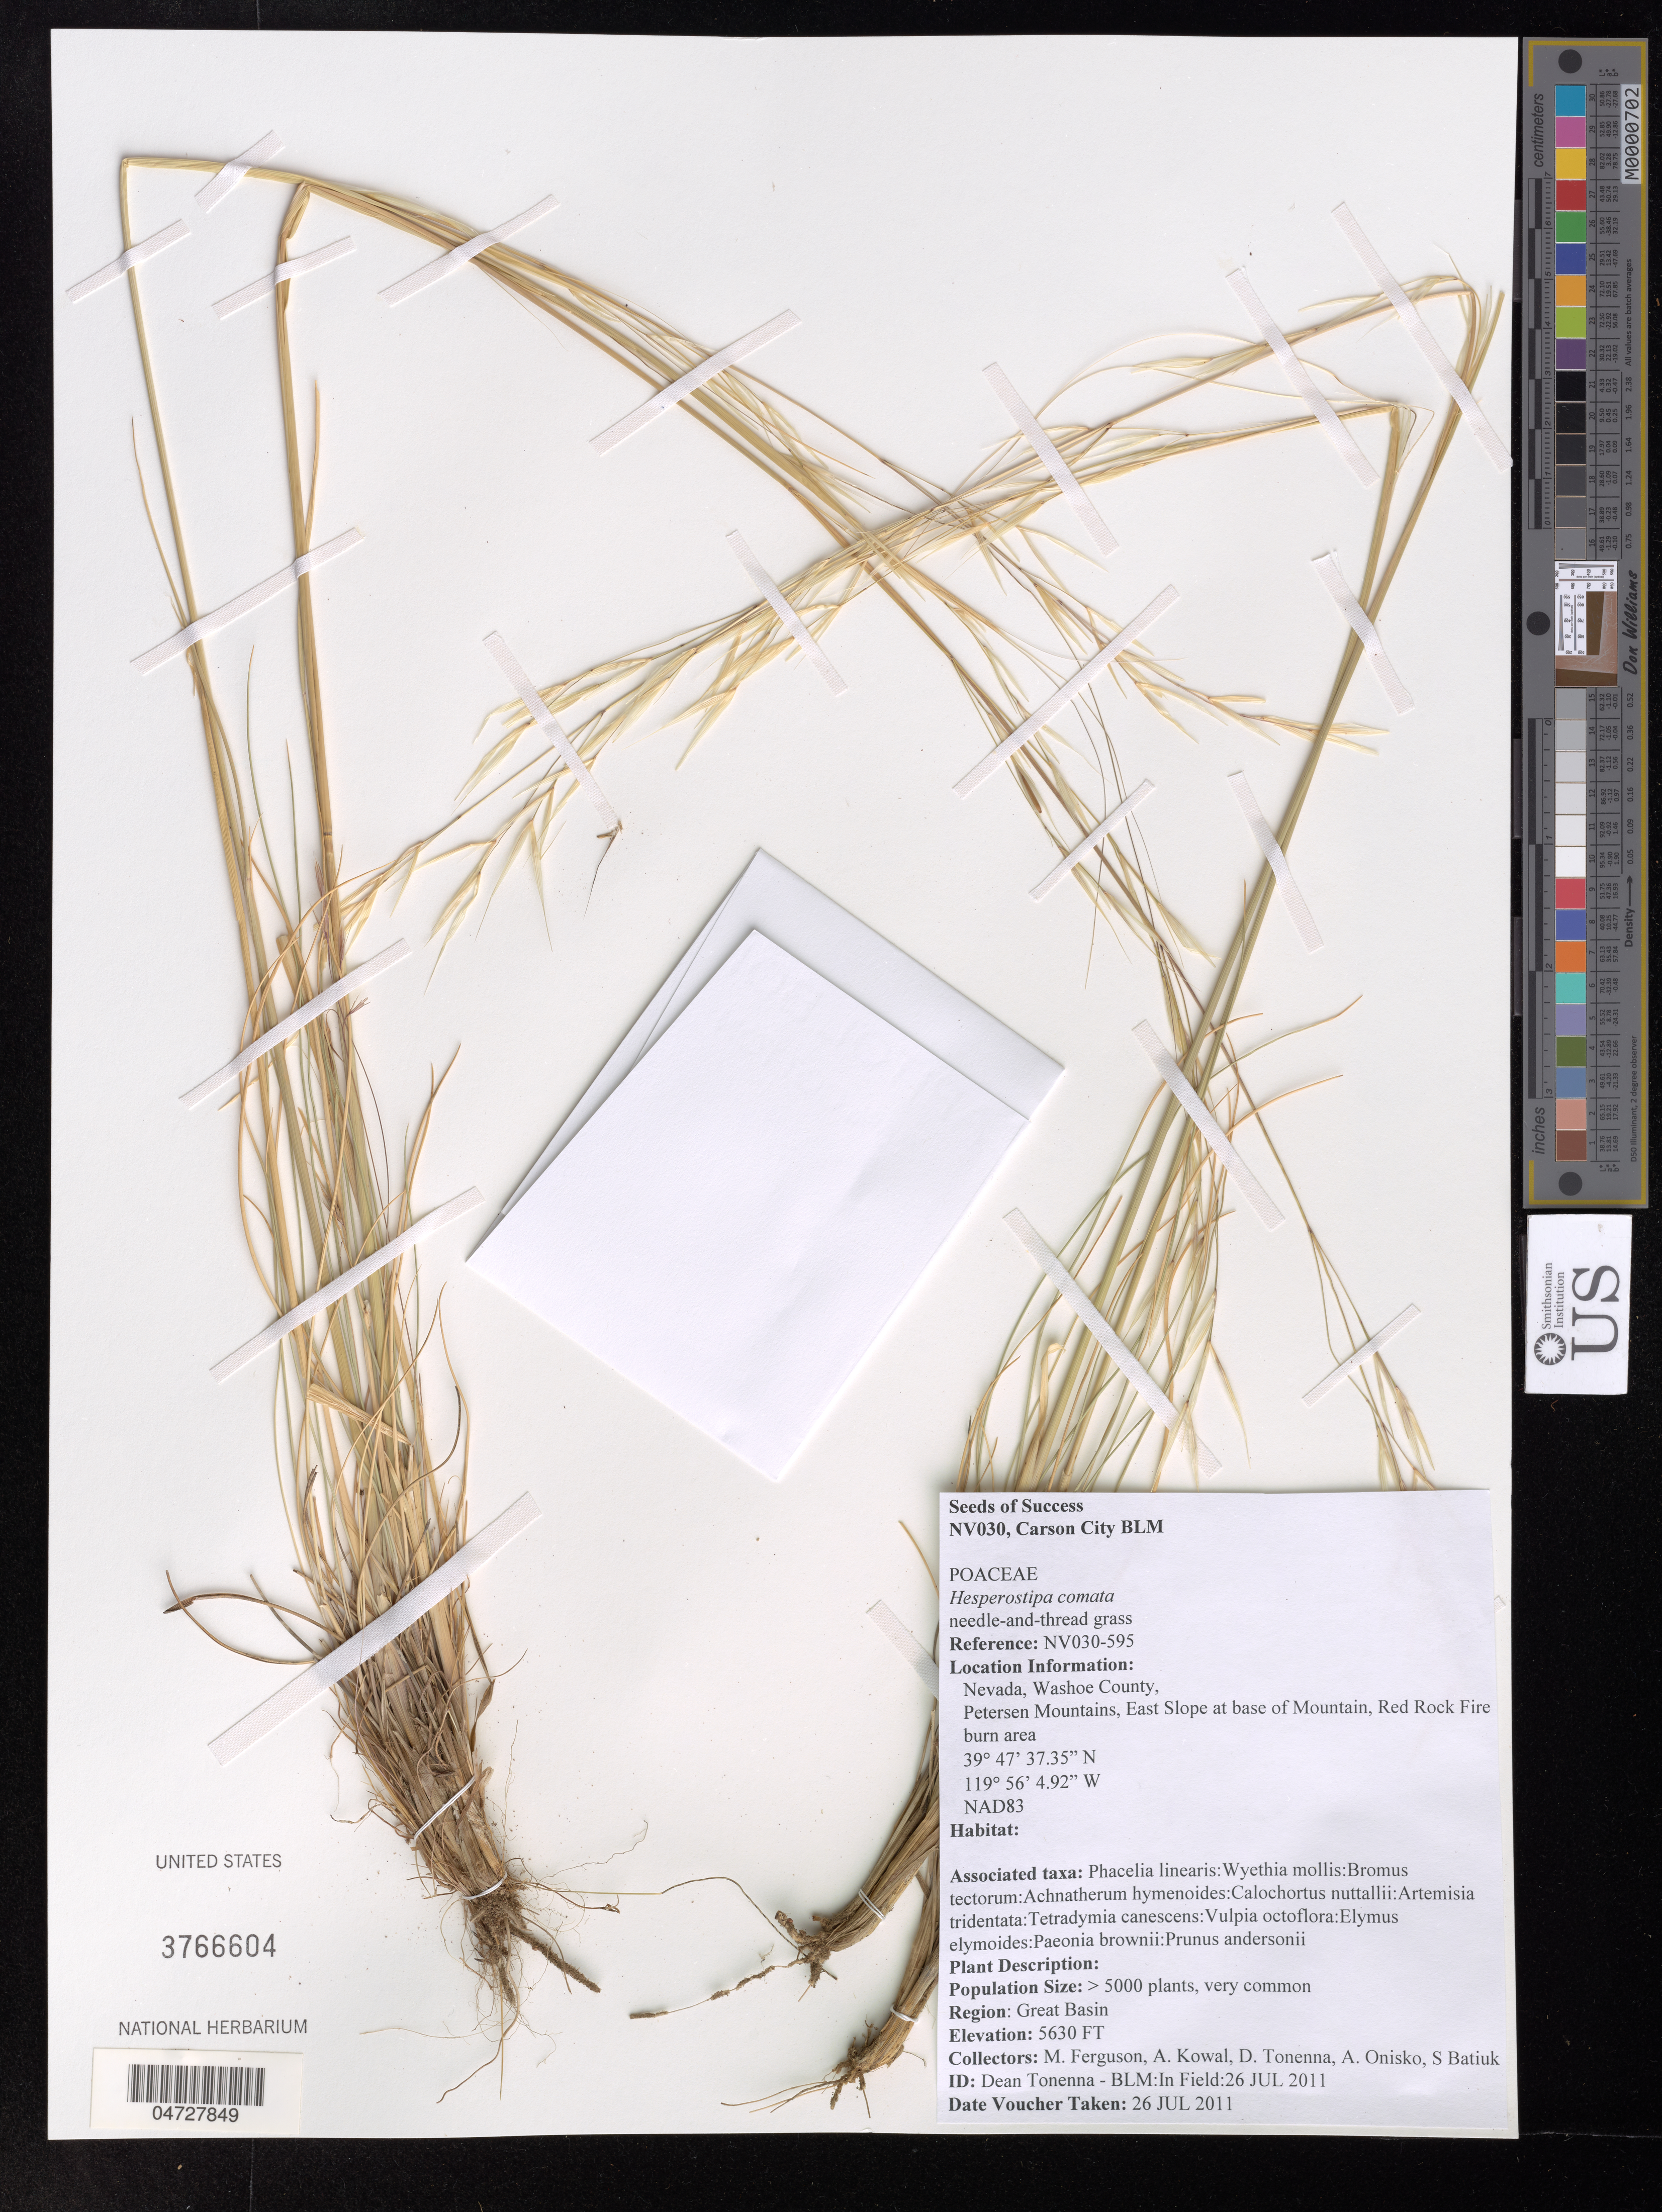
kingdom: Plantae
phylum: Tracheophyta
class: Liliopsida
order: Poales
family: Poaceae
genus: Hesperostipa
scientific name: Hesperostipa comata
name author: (Trin. & Rupr.) Barkworth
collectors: M. Ferguson, A. Kowal, D. Tonenna & A. Onisko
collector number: NV030-595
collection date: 2011-07-26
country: United States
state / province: Nevada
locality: Washoe County, Petersen Mountains, East Slope at base of Mountain, Red Rock Fire burn area, Great Basin.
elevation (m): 1716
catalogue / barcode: US 3766604